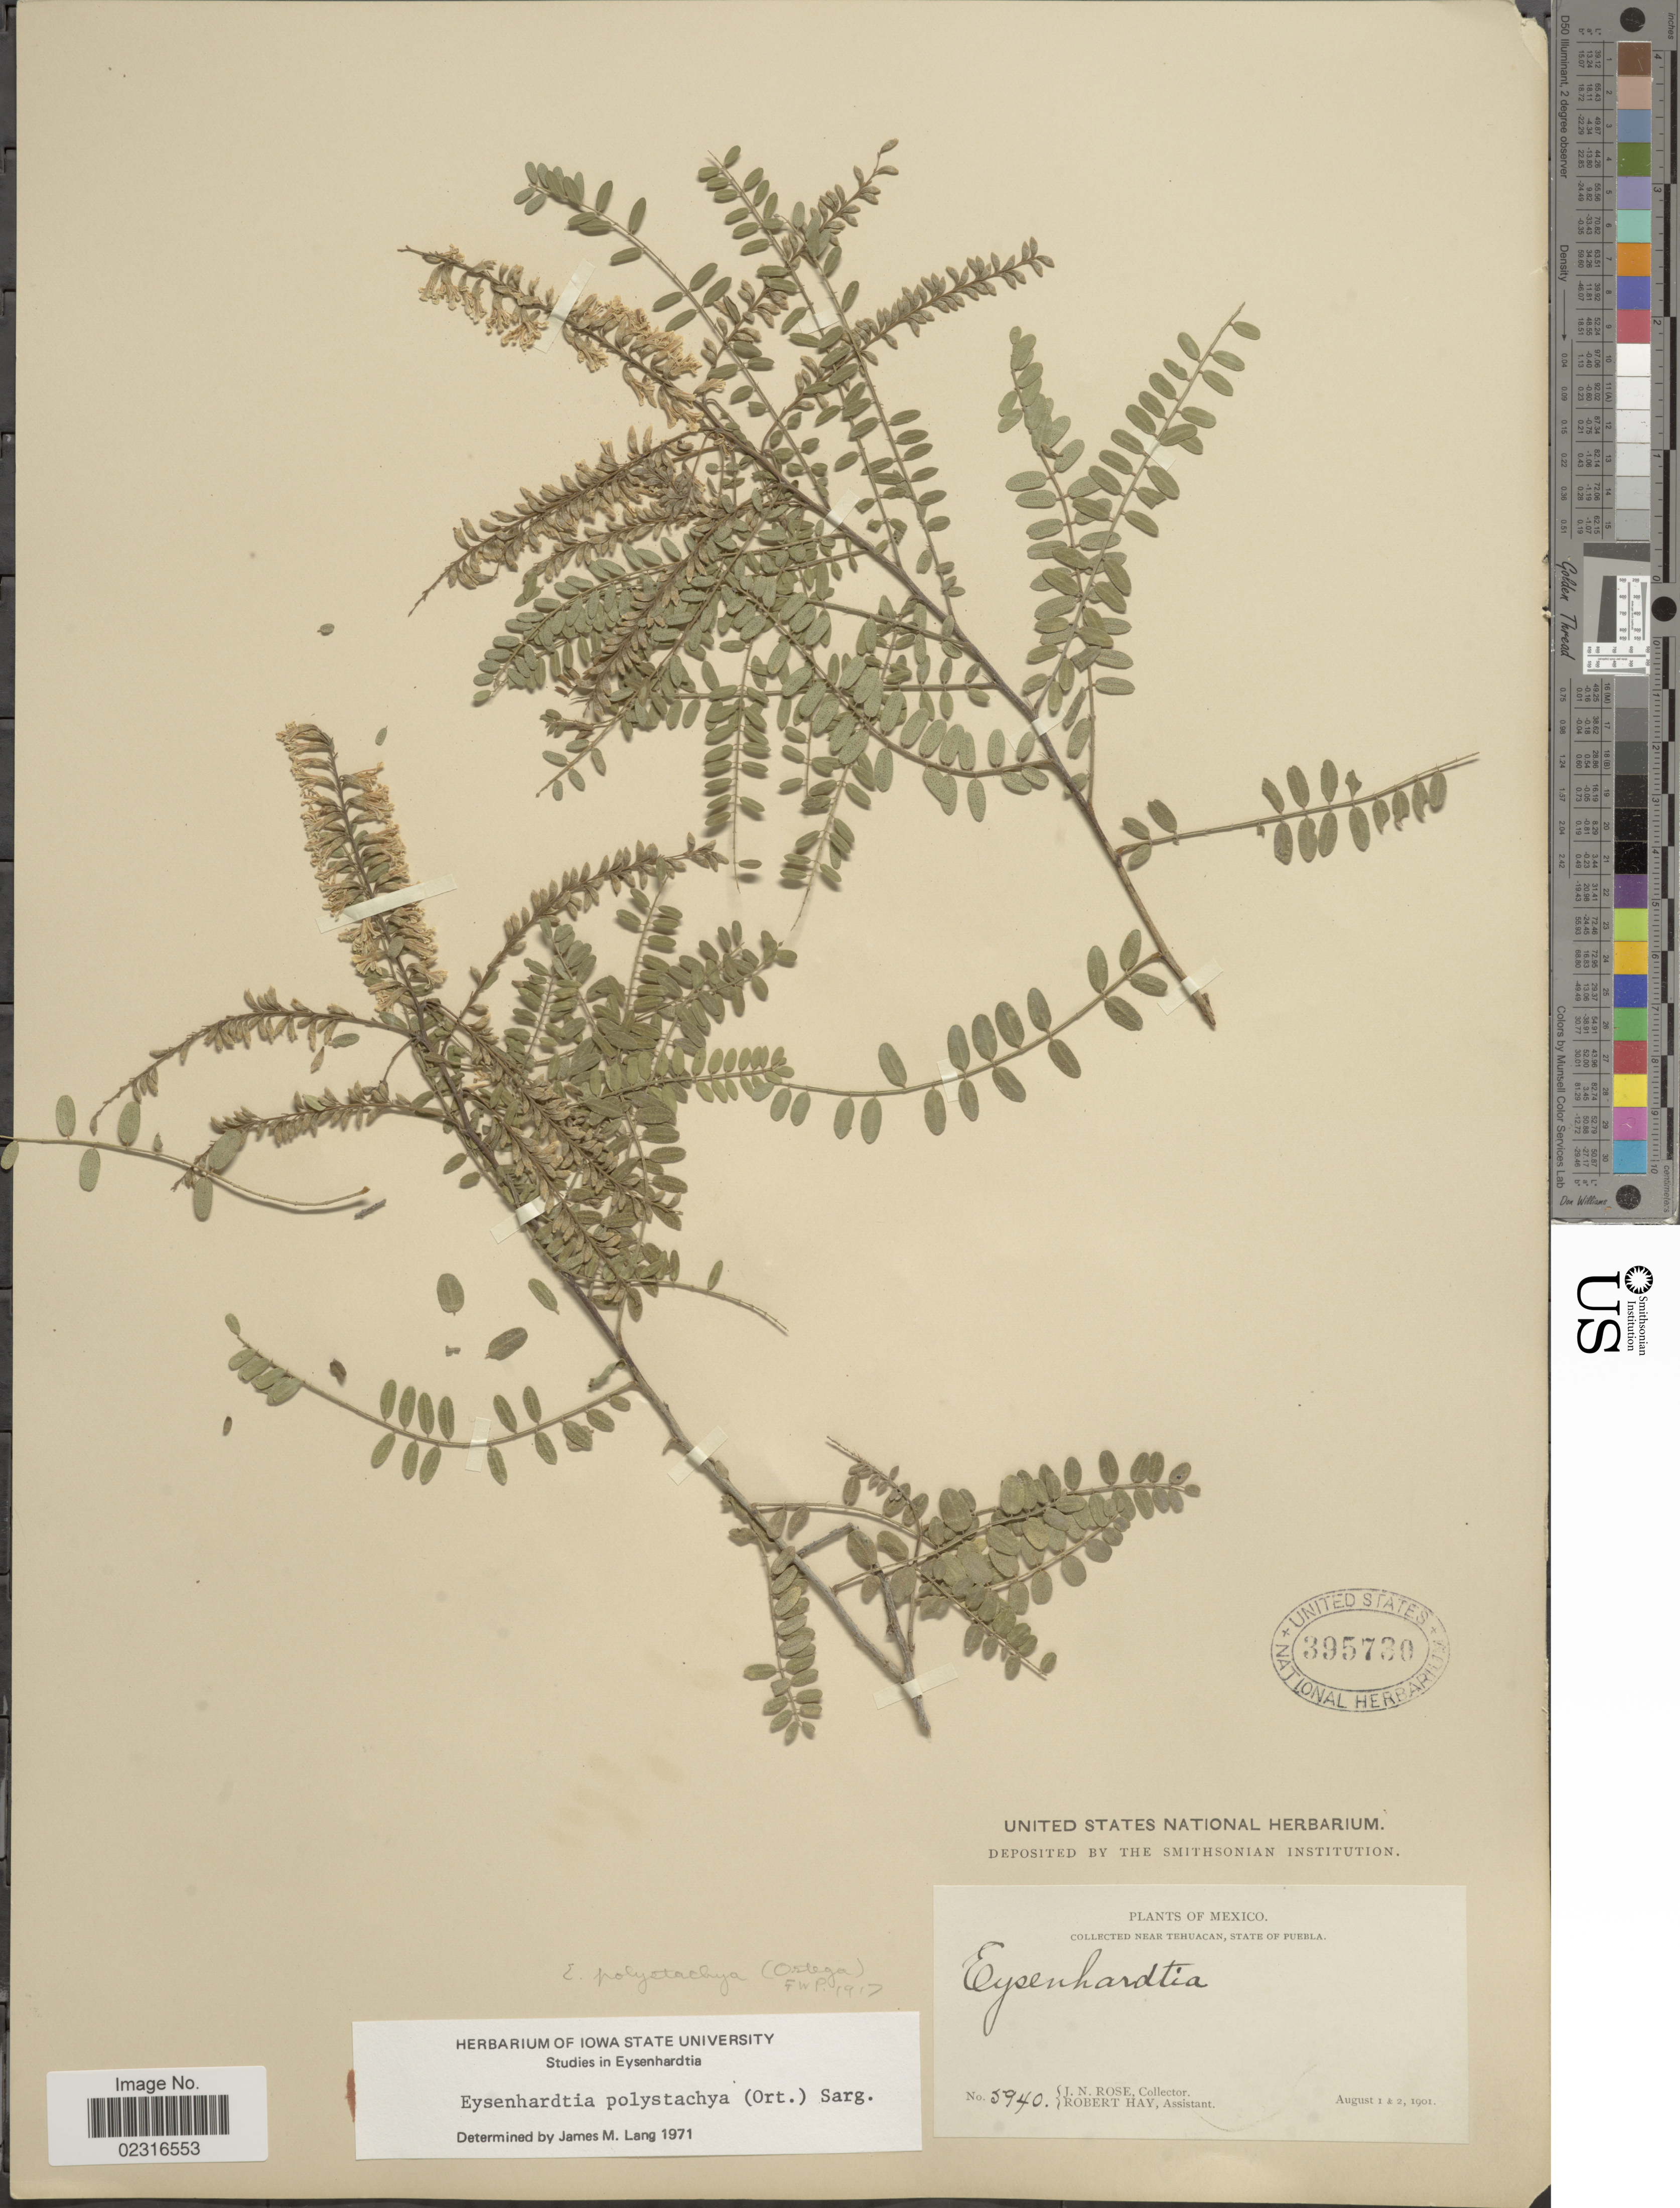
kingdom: Plantae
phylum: Tracheophyta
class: Magnoliopsida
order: Fabales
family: Fabaceae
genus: Eysenhardtia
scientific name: Eysenhardtia polystachya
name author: (Ortega) Sarg.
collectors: J. N. Rose & R. H. Hay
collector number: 5940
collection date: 1901-08-01/1901-08-02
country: Mexico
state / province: Puebla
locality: Near Tehuacan.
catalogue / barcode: US 395730